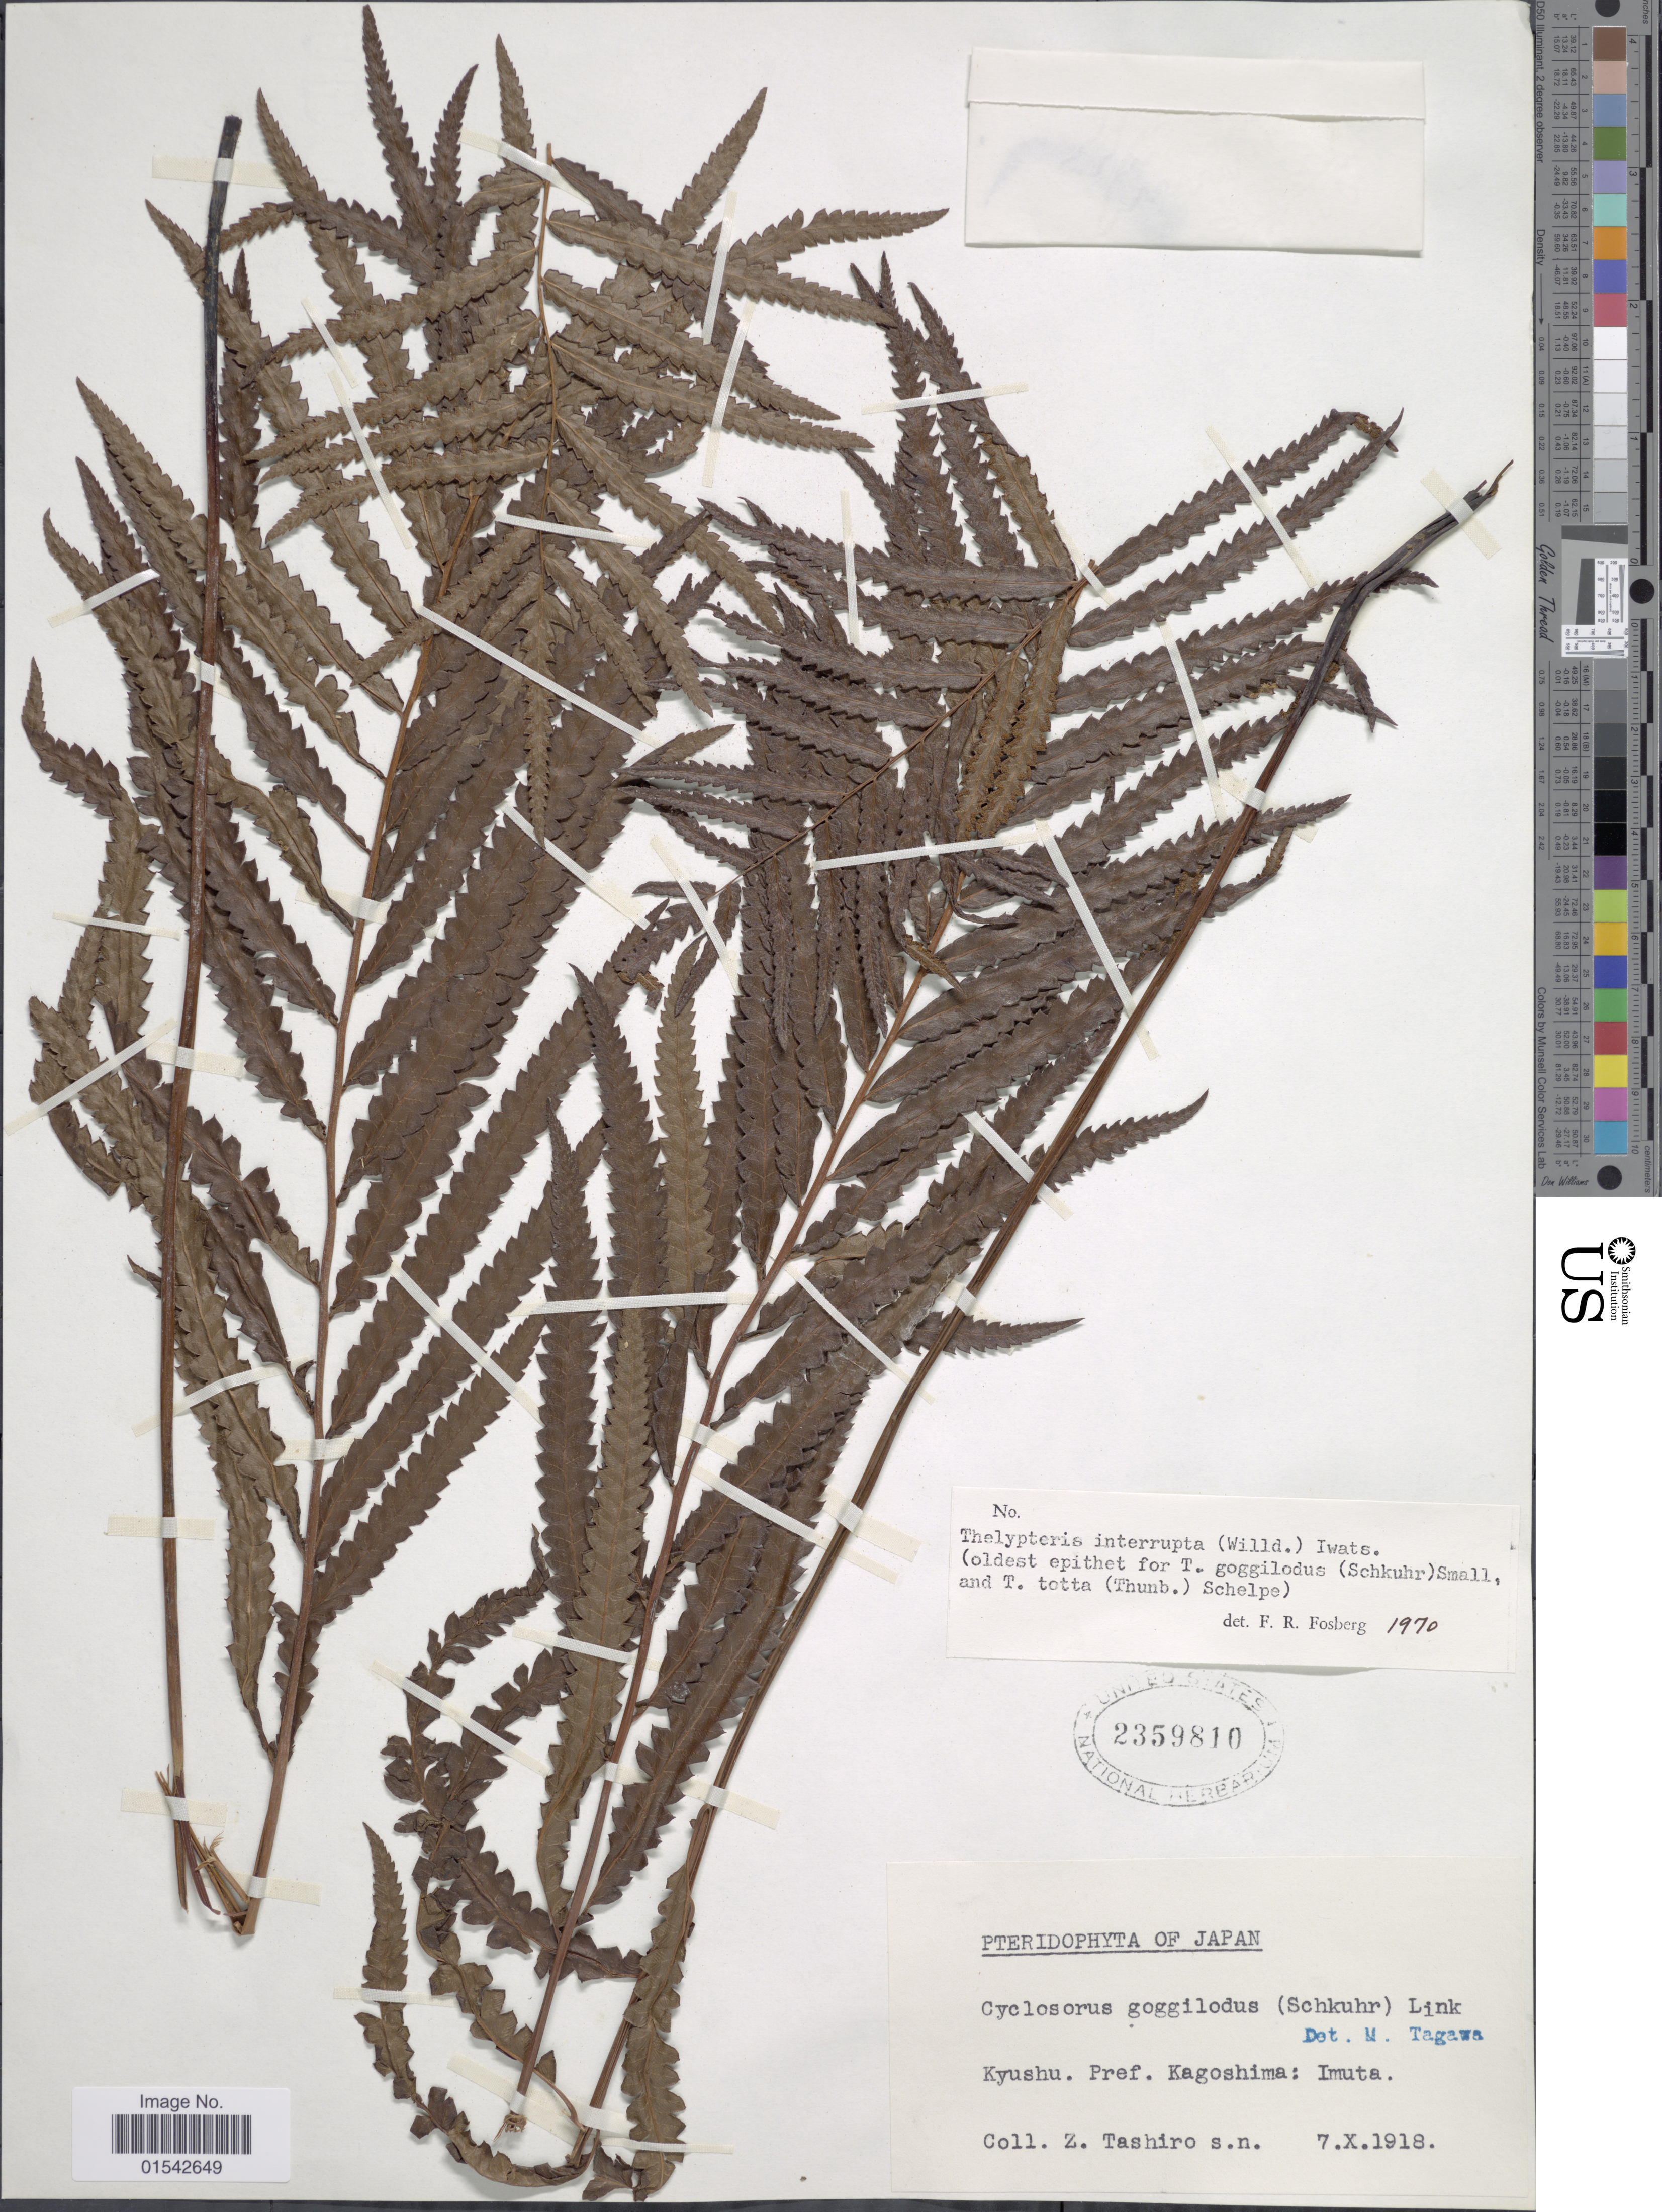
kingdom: Plantae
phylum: Tracheophyta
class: Polypodiopsida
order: Polypodiales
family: Thelypteridaceae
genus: Cyclosorus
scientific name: Cyclosorus interruptus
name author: (Willd.) H. Itô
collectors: Z. Tashiro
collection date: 1918-10-07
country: Japan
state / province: Kagosima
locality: Kyushu: Imuta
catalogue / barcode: US 2359810